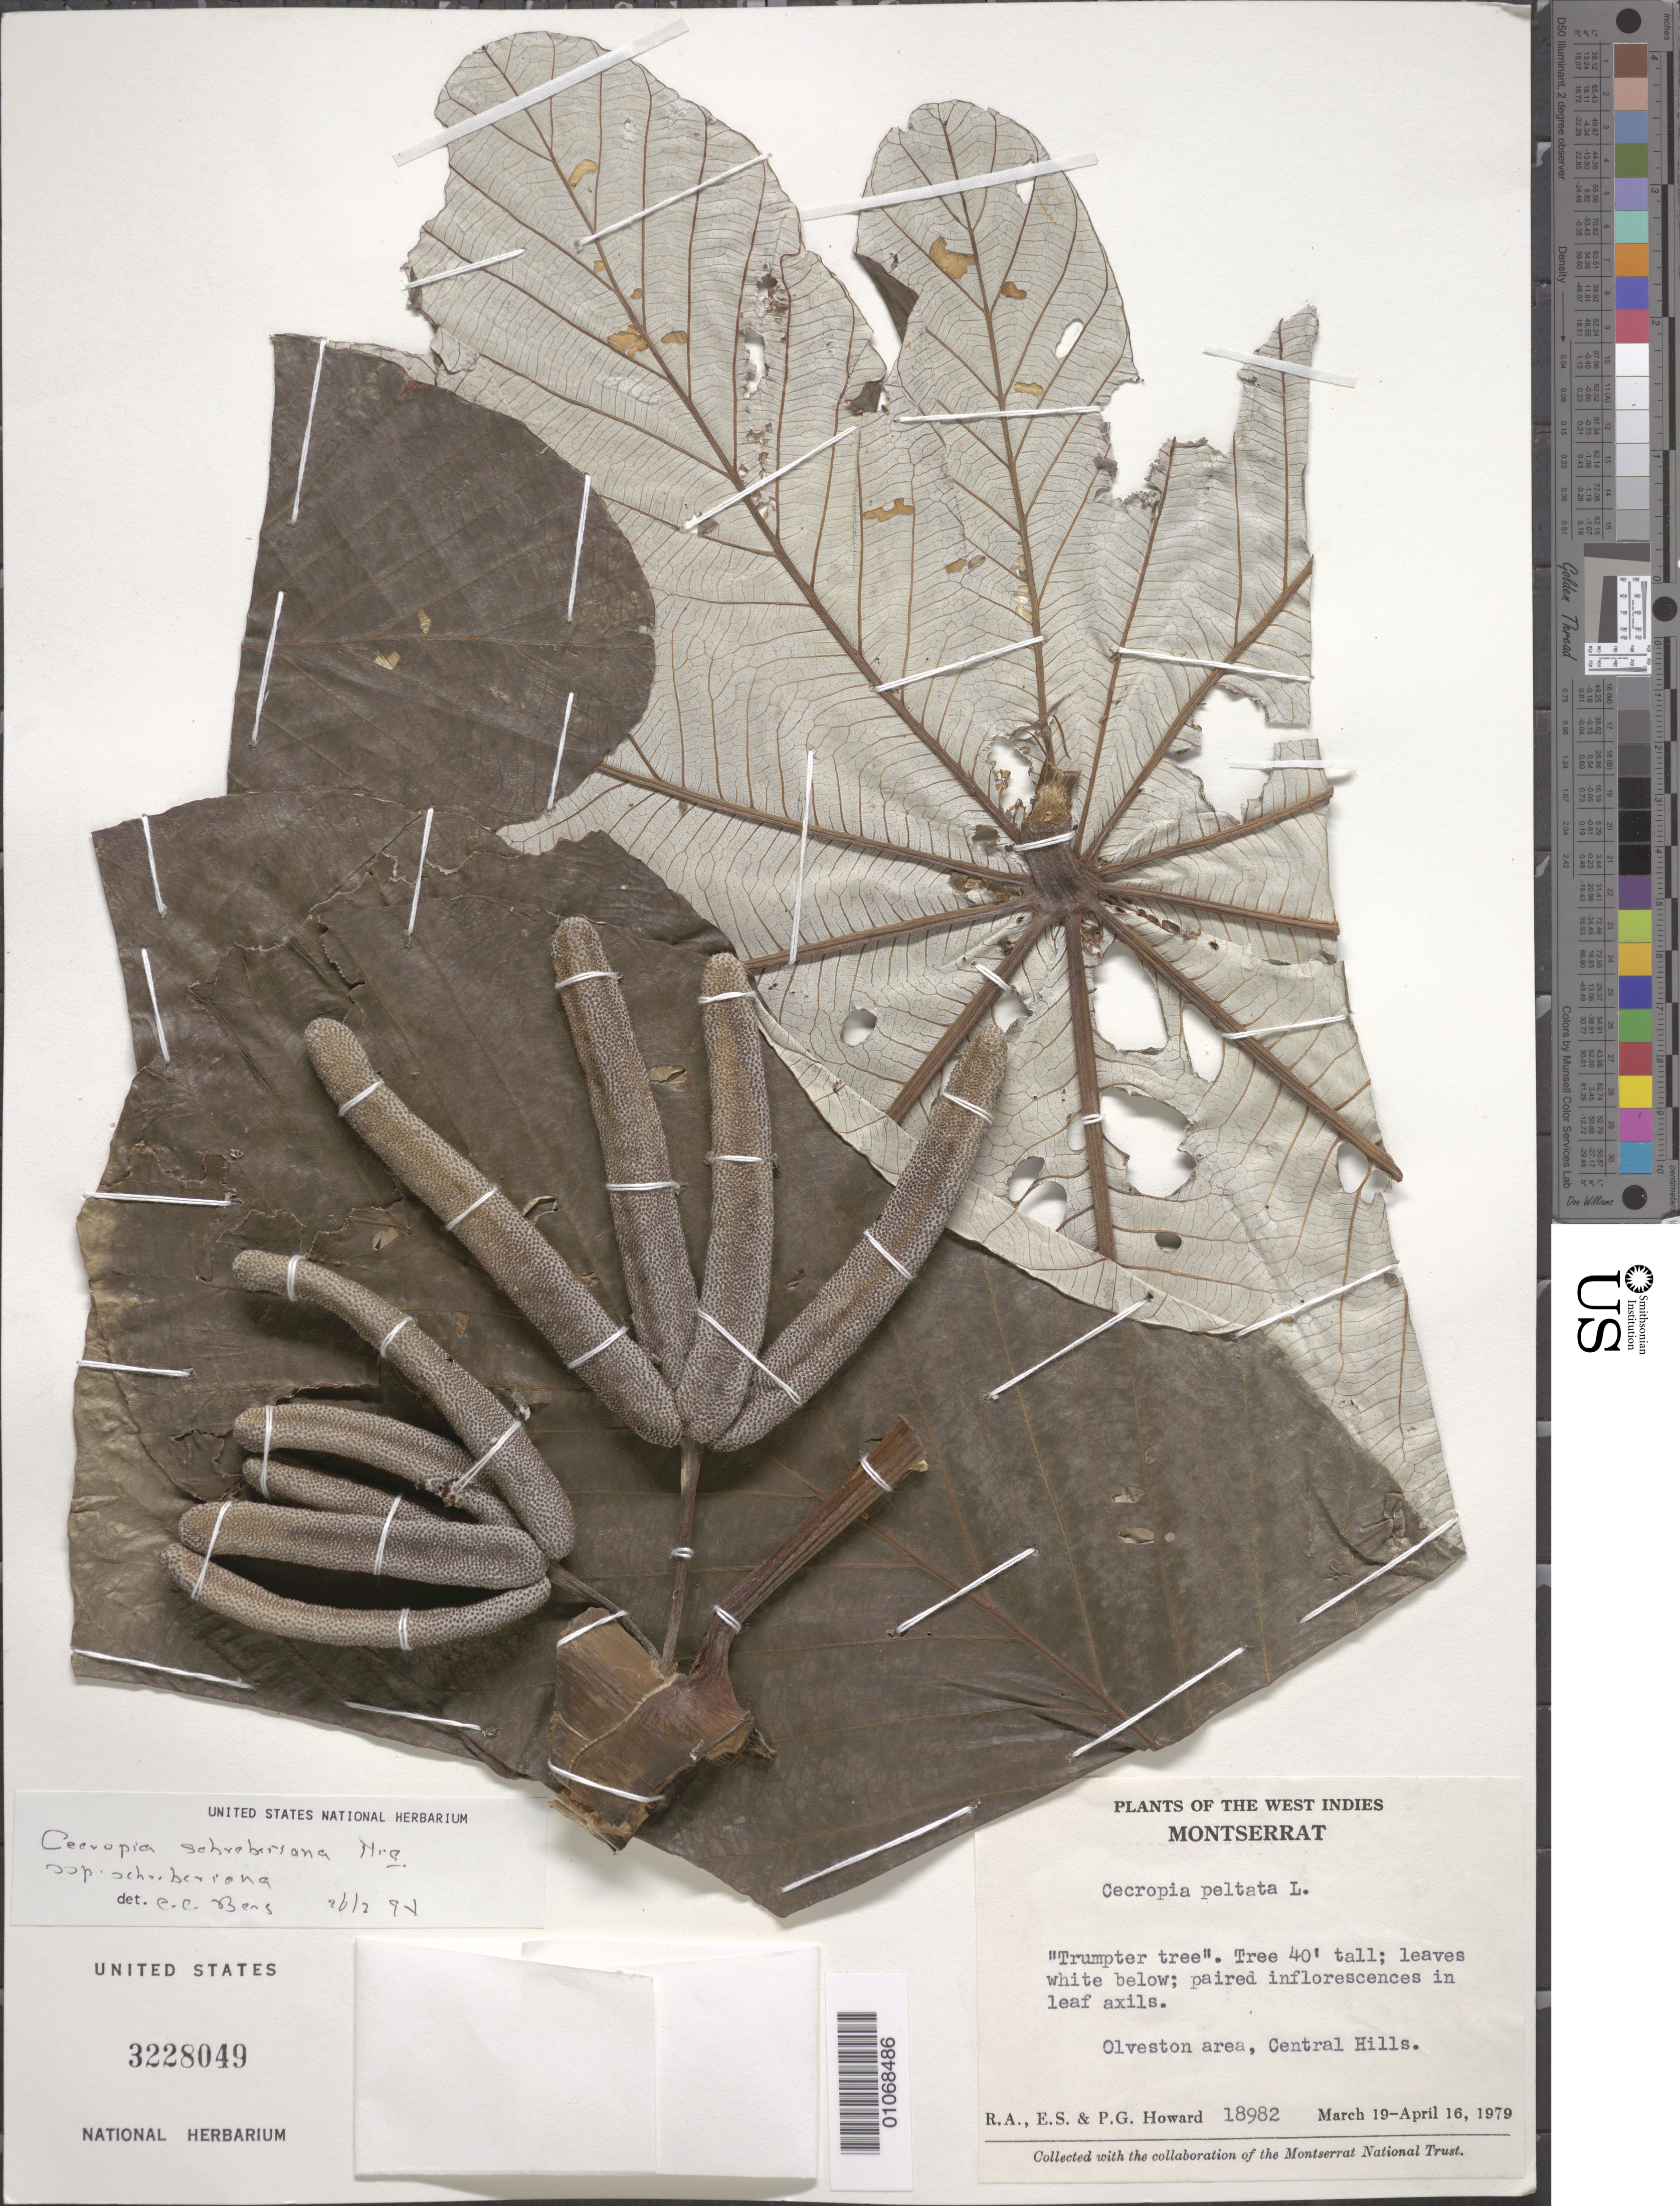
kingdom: Plantae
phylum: Tracheophyta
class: Magnoliopsida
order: Rosales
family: Urticaceae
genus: Cecropia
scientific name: Cecropia schreberiana subsp. schreberiana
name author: Miq.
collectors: R. A. Howard, E. S. Howard & P. Howard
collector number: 18982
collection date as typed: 19 Mar 1979 to 16 Apr 1979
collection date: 1979-03-19/1979-04-16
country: Montserrat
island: Montserrat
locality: Olveston area, Central Hills.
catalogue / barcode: US 3228049